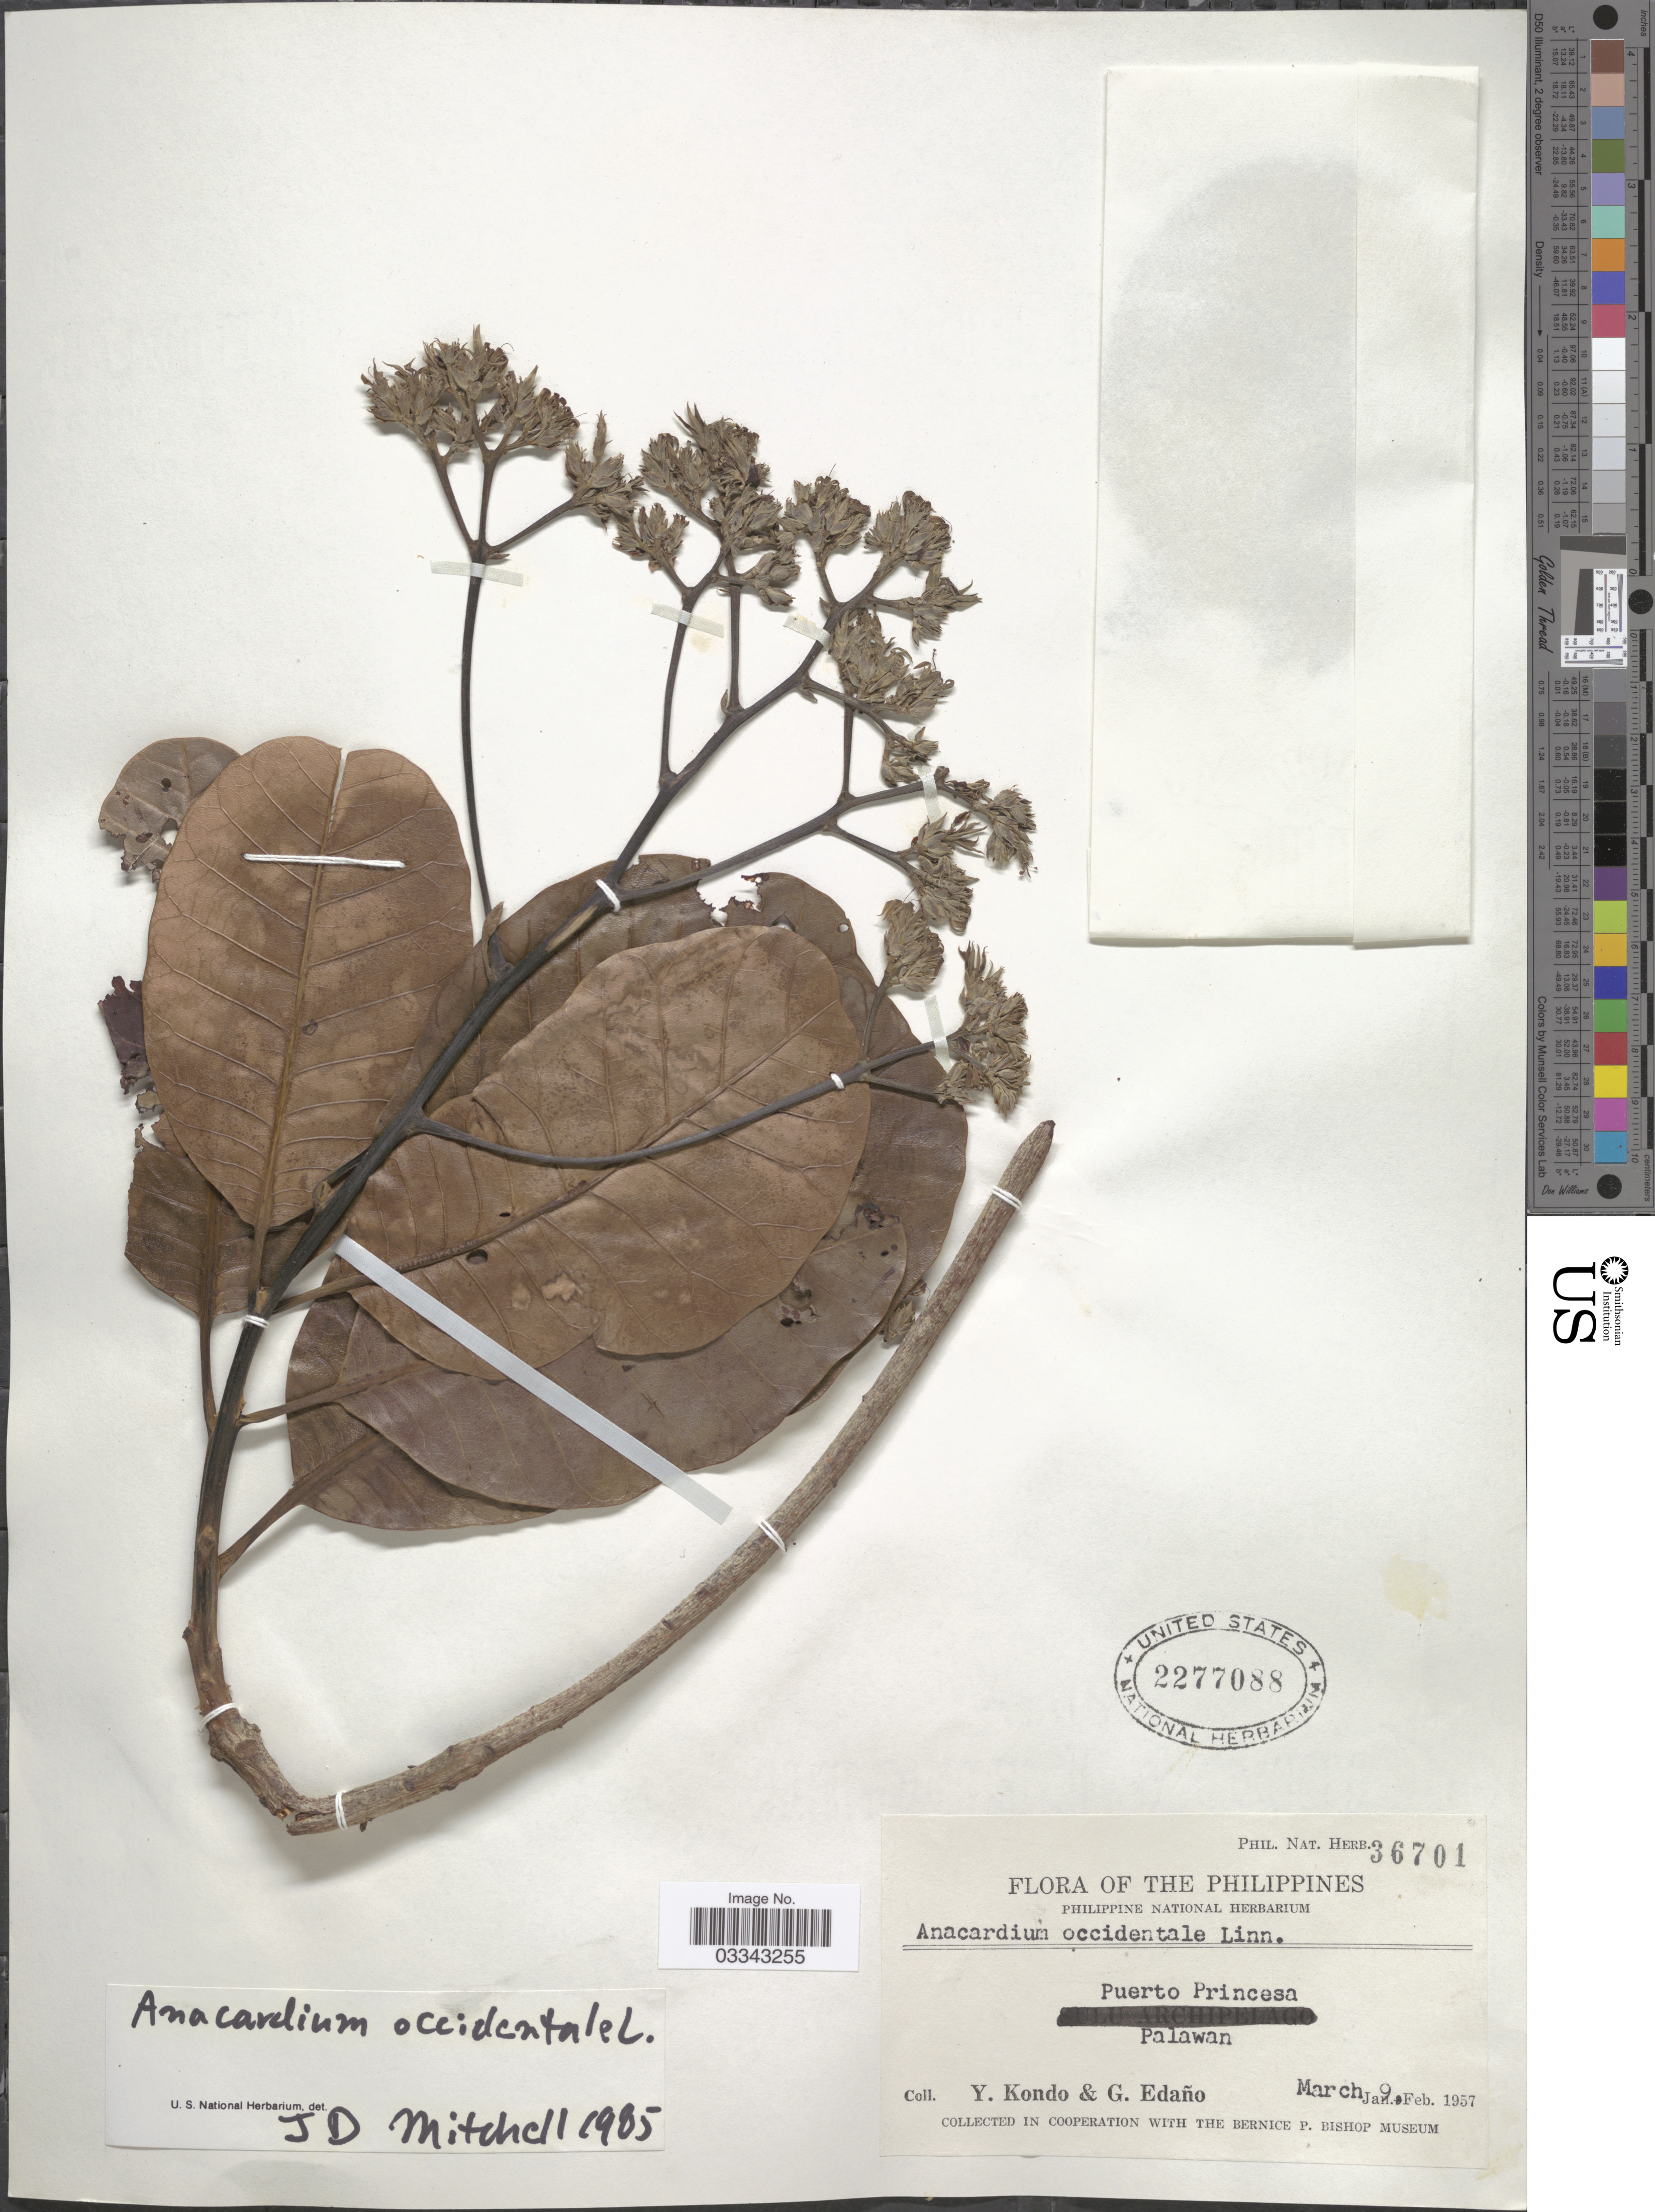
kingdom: Plantae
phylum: Tracheophyta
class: Magnoliopsida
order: Sapindales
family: Anacardiaceae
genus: Anacardium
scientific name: Anacardium occidentale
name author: L.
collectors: Y. Kondo & G. Edaño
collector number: Phil. Nat. Herb. 36701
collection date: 1957-03-09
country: Philippines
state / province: Mimaropa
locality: Puerto Princesa. Palawan.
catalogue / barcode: US 2277088